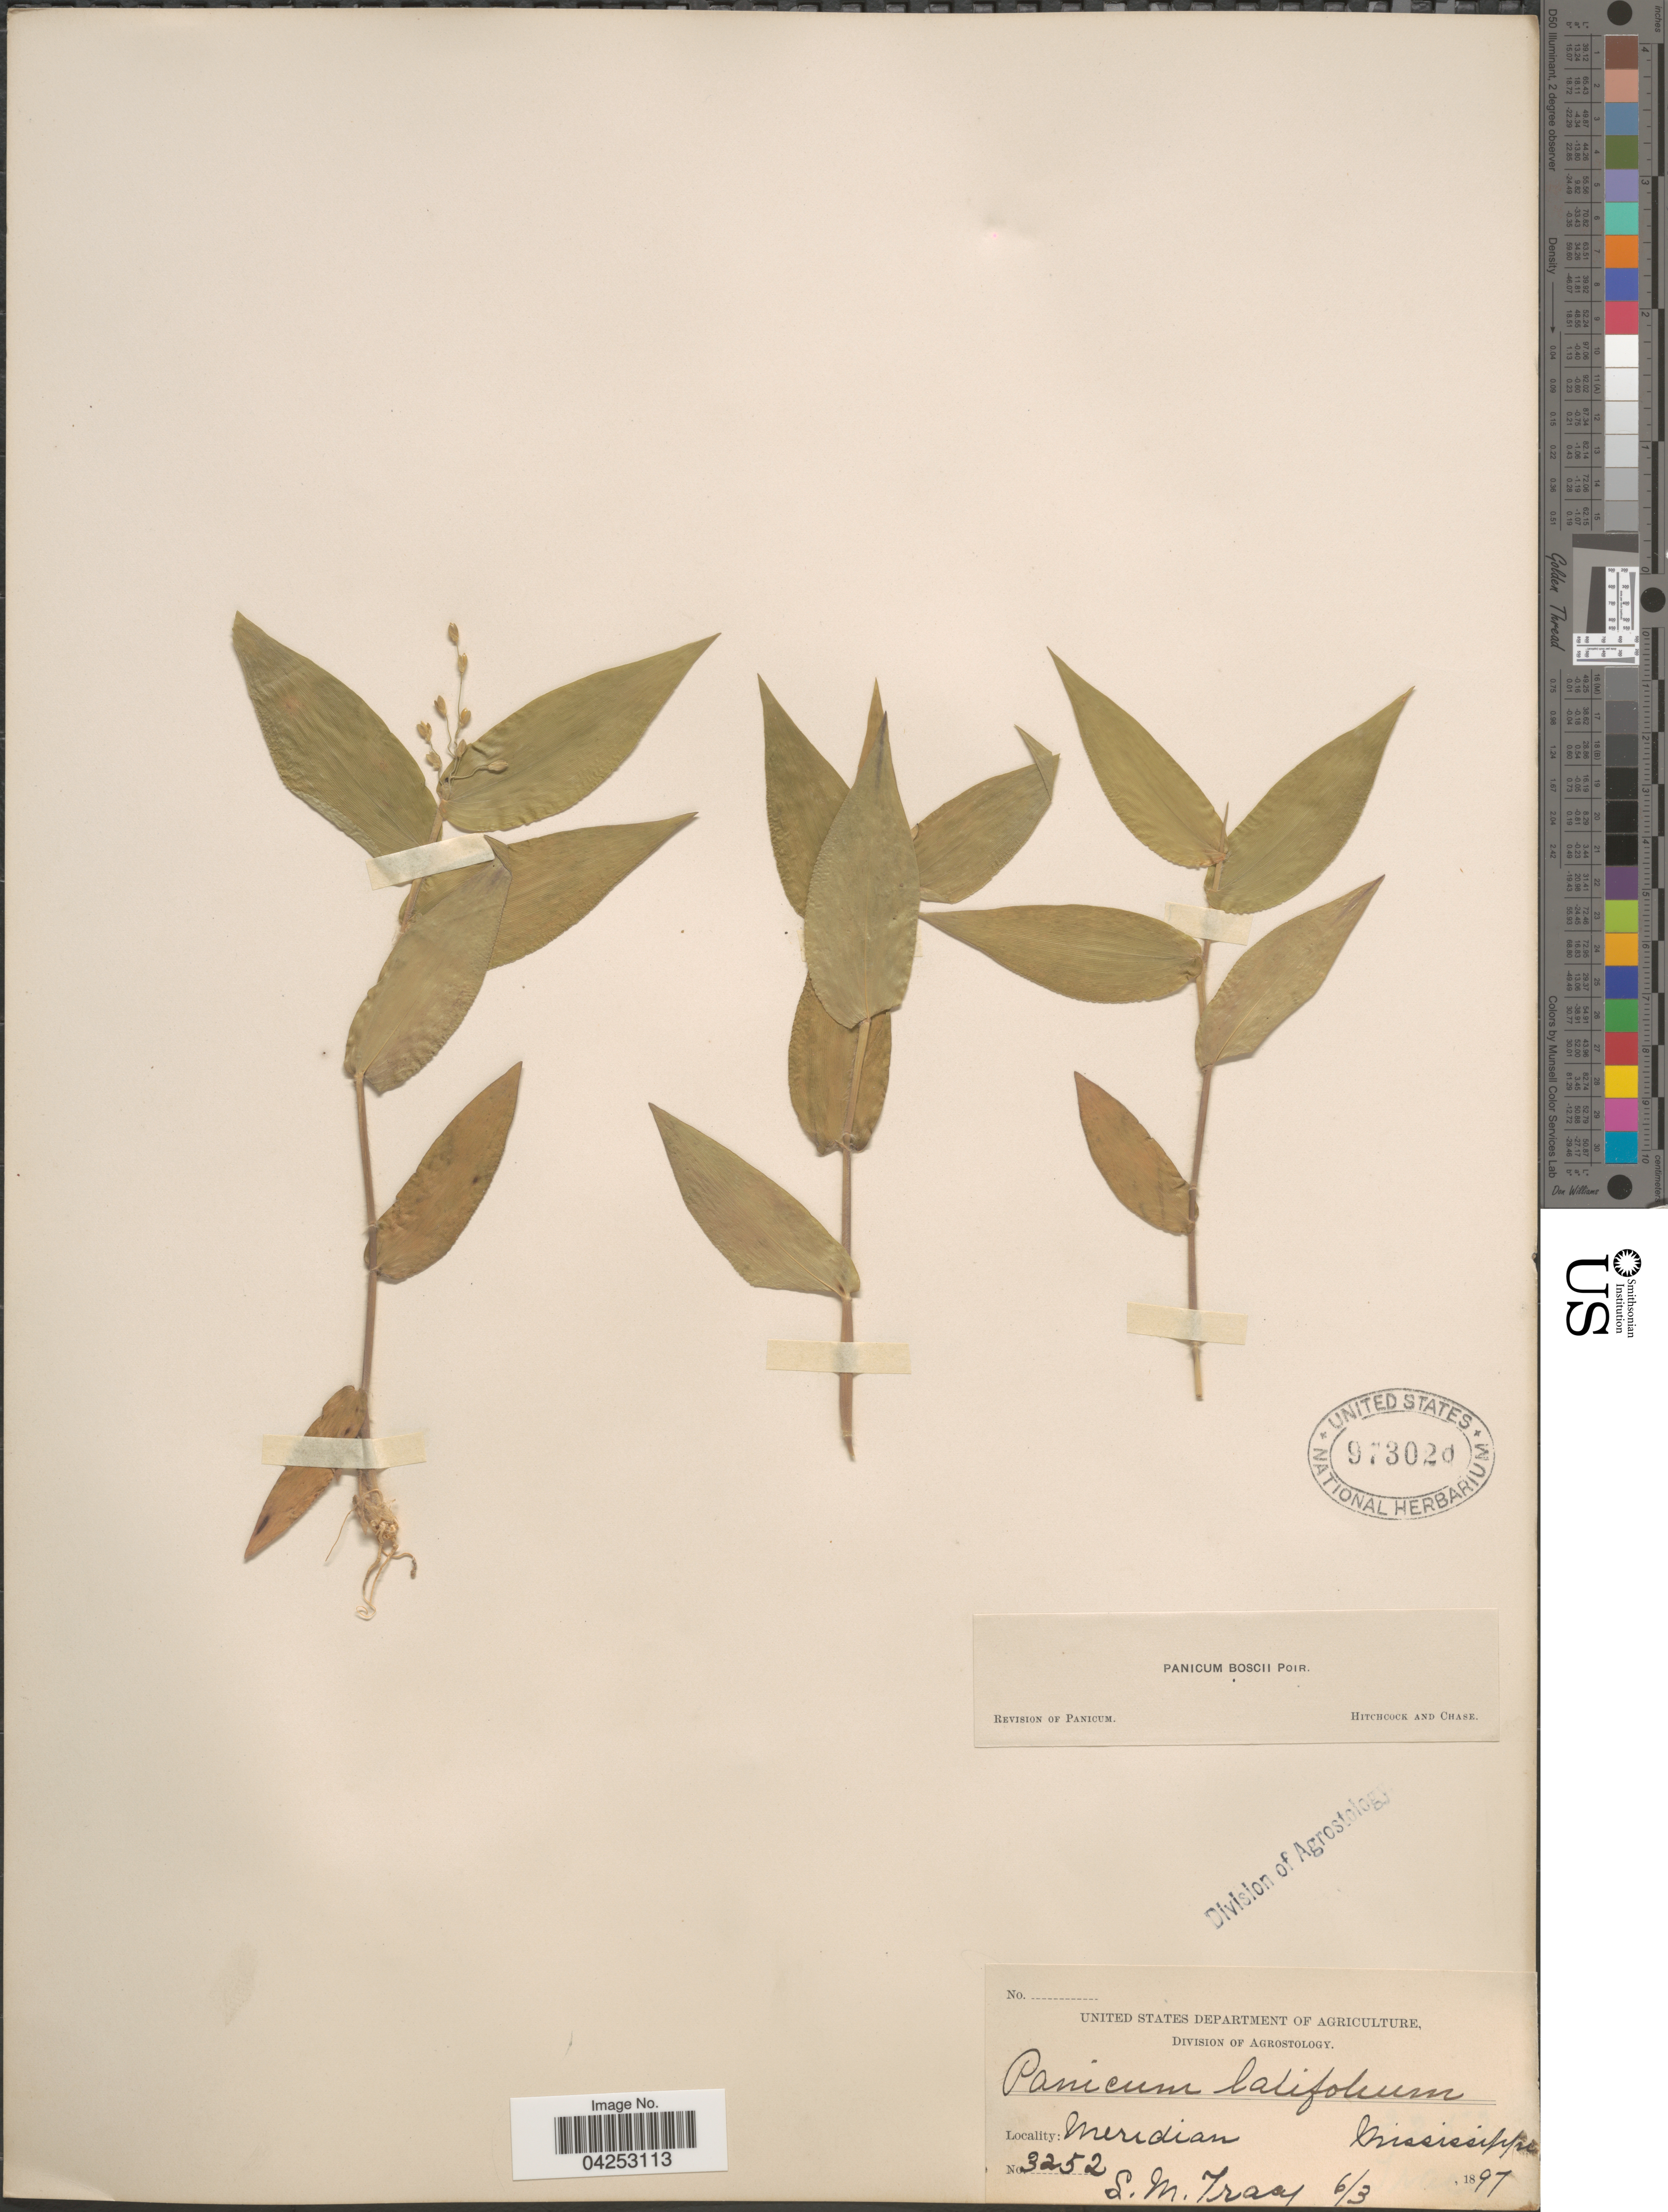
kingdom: Plantae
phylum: Tracheophyta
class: Liliopsida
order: Poales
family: Poaceae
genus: Dichanthelium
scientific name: Dichanthelium boscii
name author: (Poir.) Gould & C.A. Clark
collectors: S. M. Tracy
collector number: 3252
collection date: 1897-06-03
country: United States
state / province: Mississippi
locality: Meridian.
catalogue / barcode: US 973020